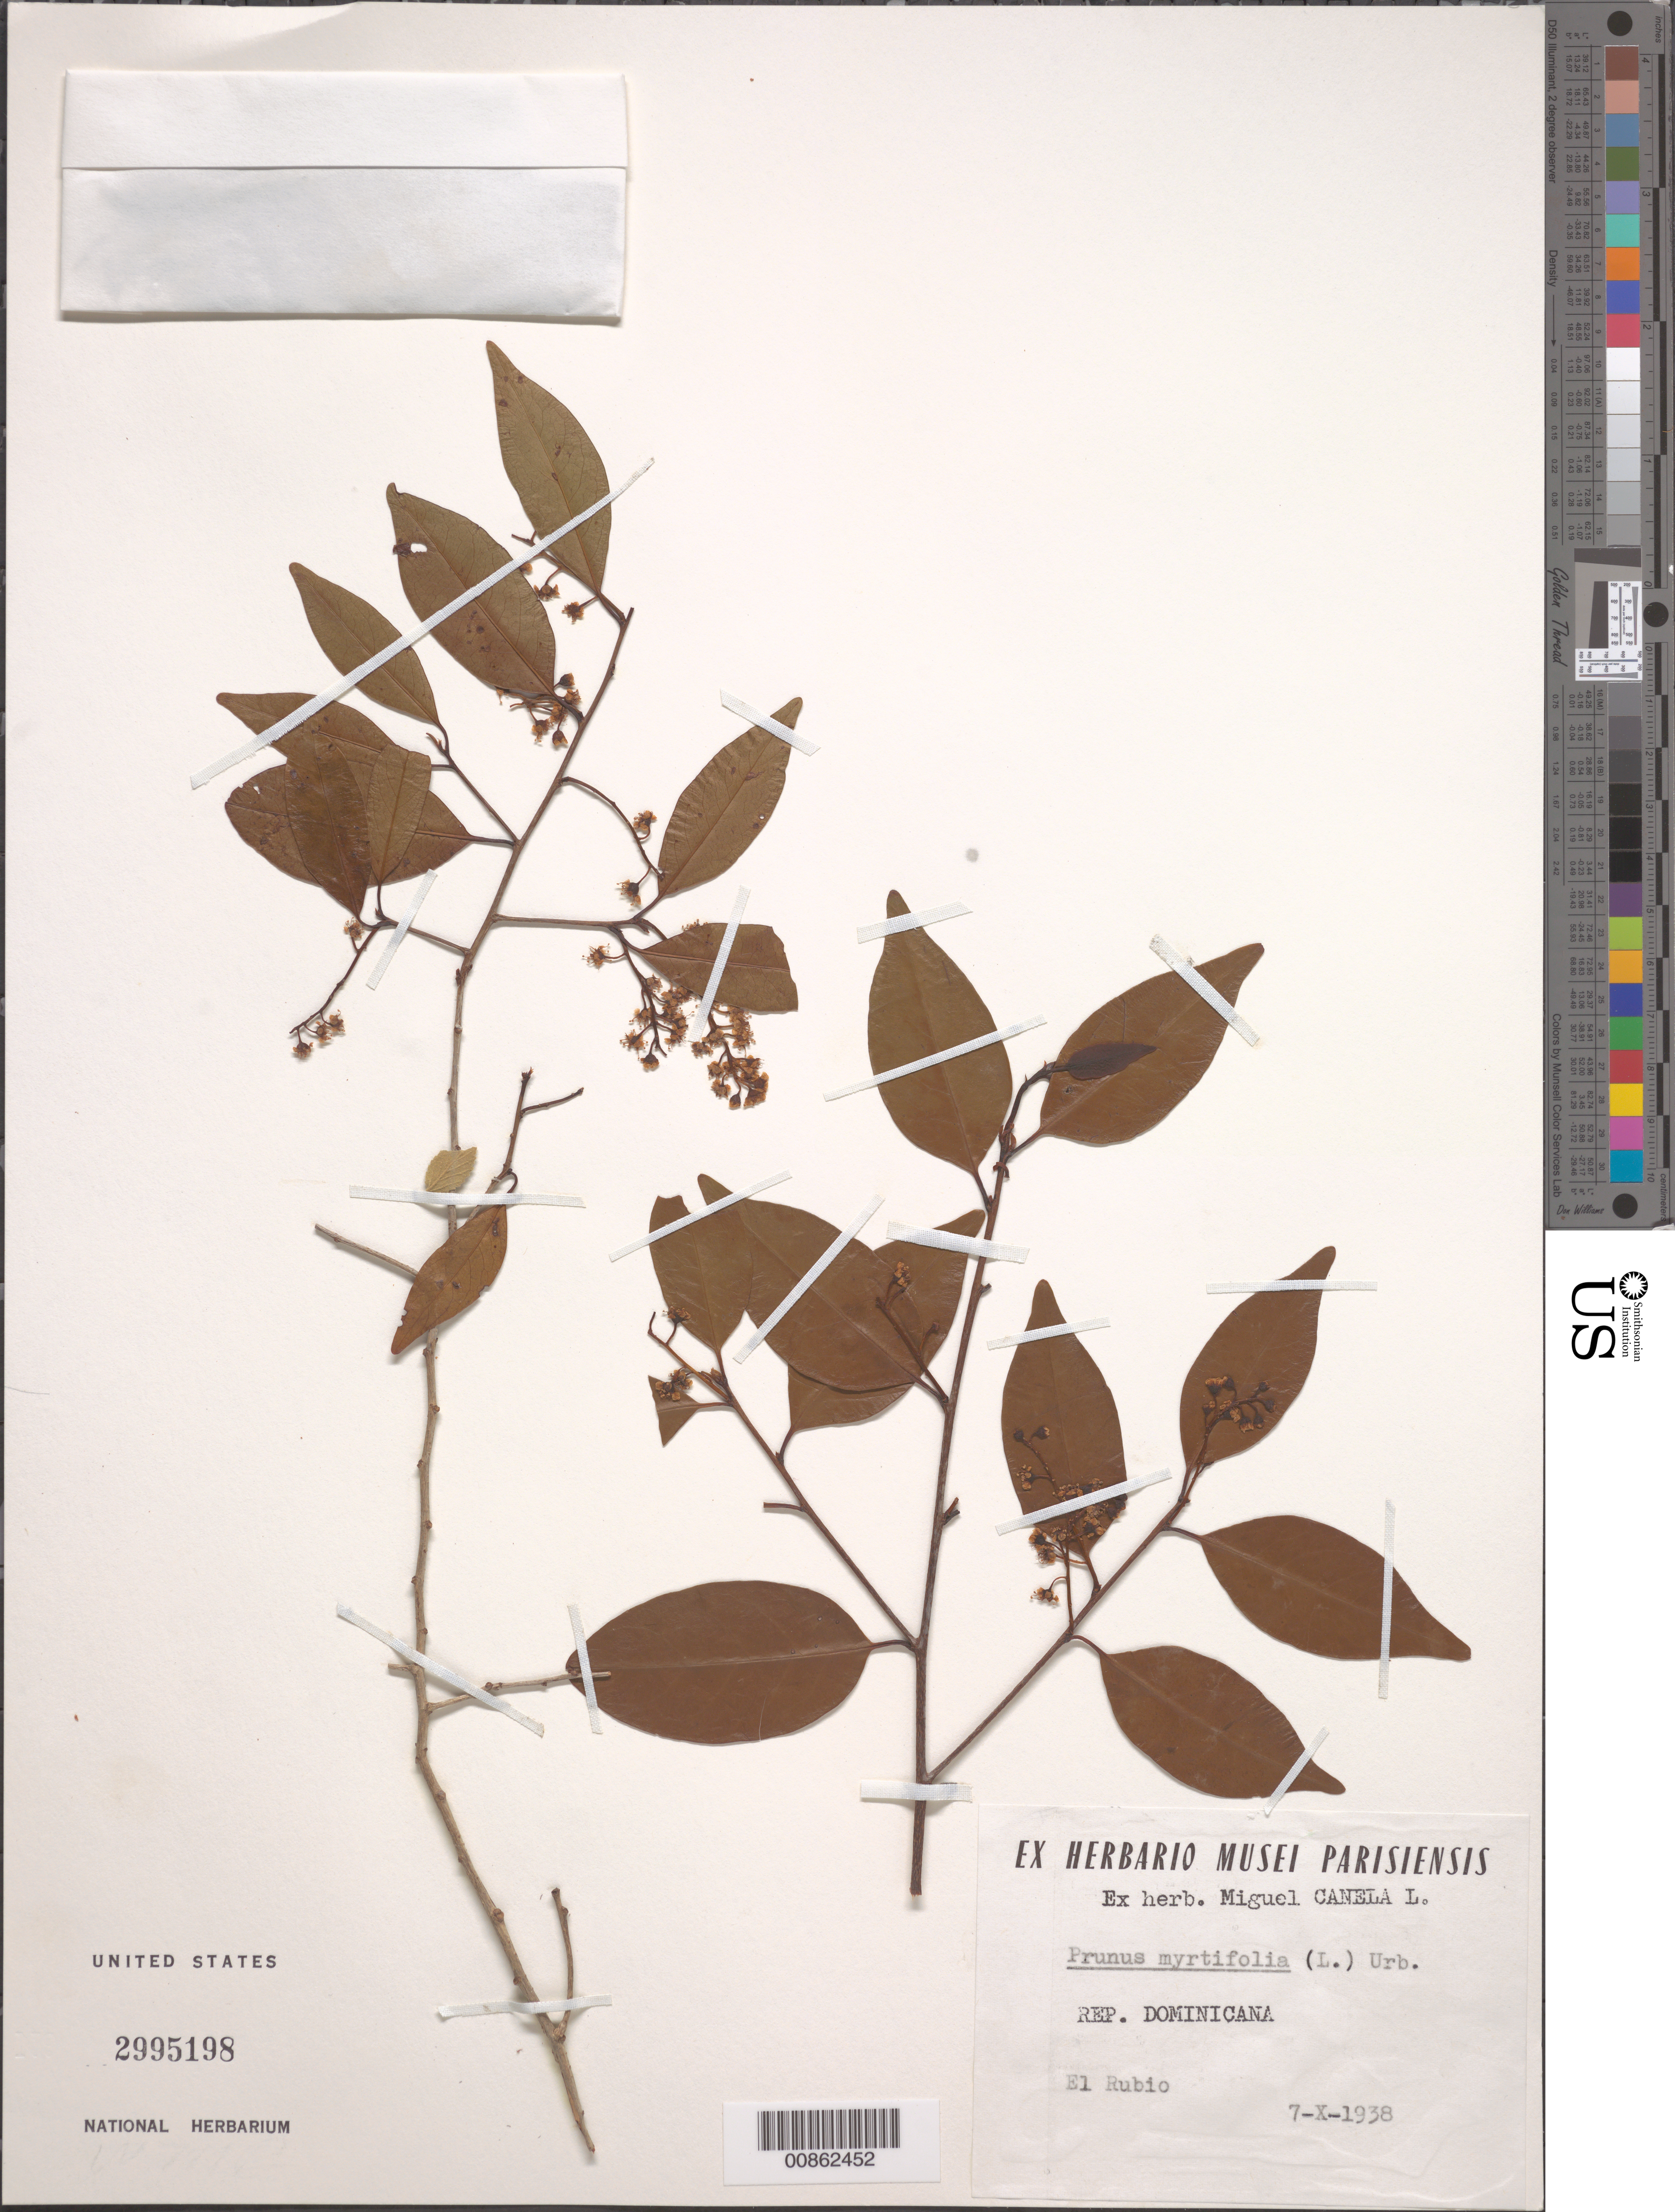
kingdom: Plantae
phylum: Tracheophyta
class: Magnoliopsida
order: Rosales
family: Rosaceae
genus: Prunus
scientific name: Prunus myrtifolia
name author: (L.) Urb.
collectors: M. Canela Lazaro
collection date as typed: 07 Oct 1938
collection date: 1938-10-07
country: Dominican Republic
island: Hispaniola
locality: El Rubio.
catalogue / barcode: US 2995198